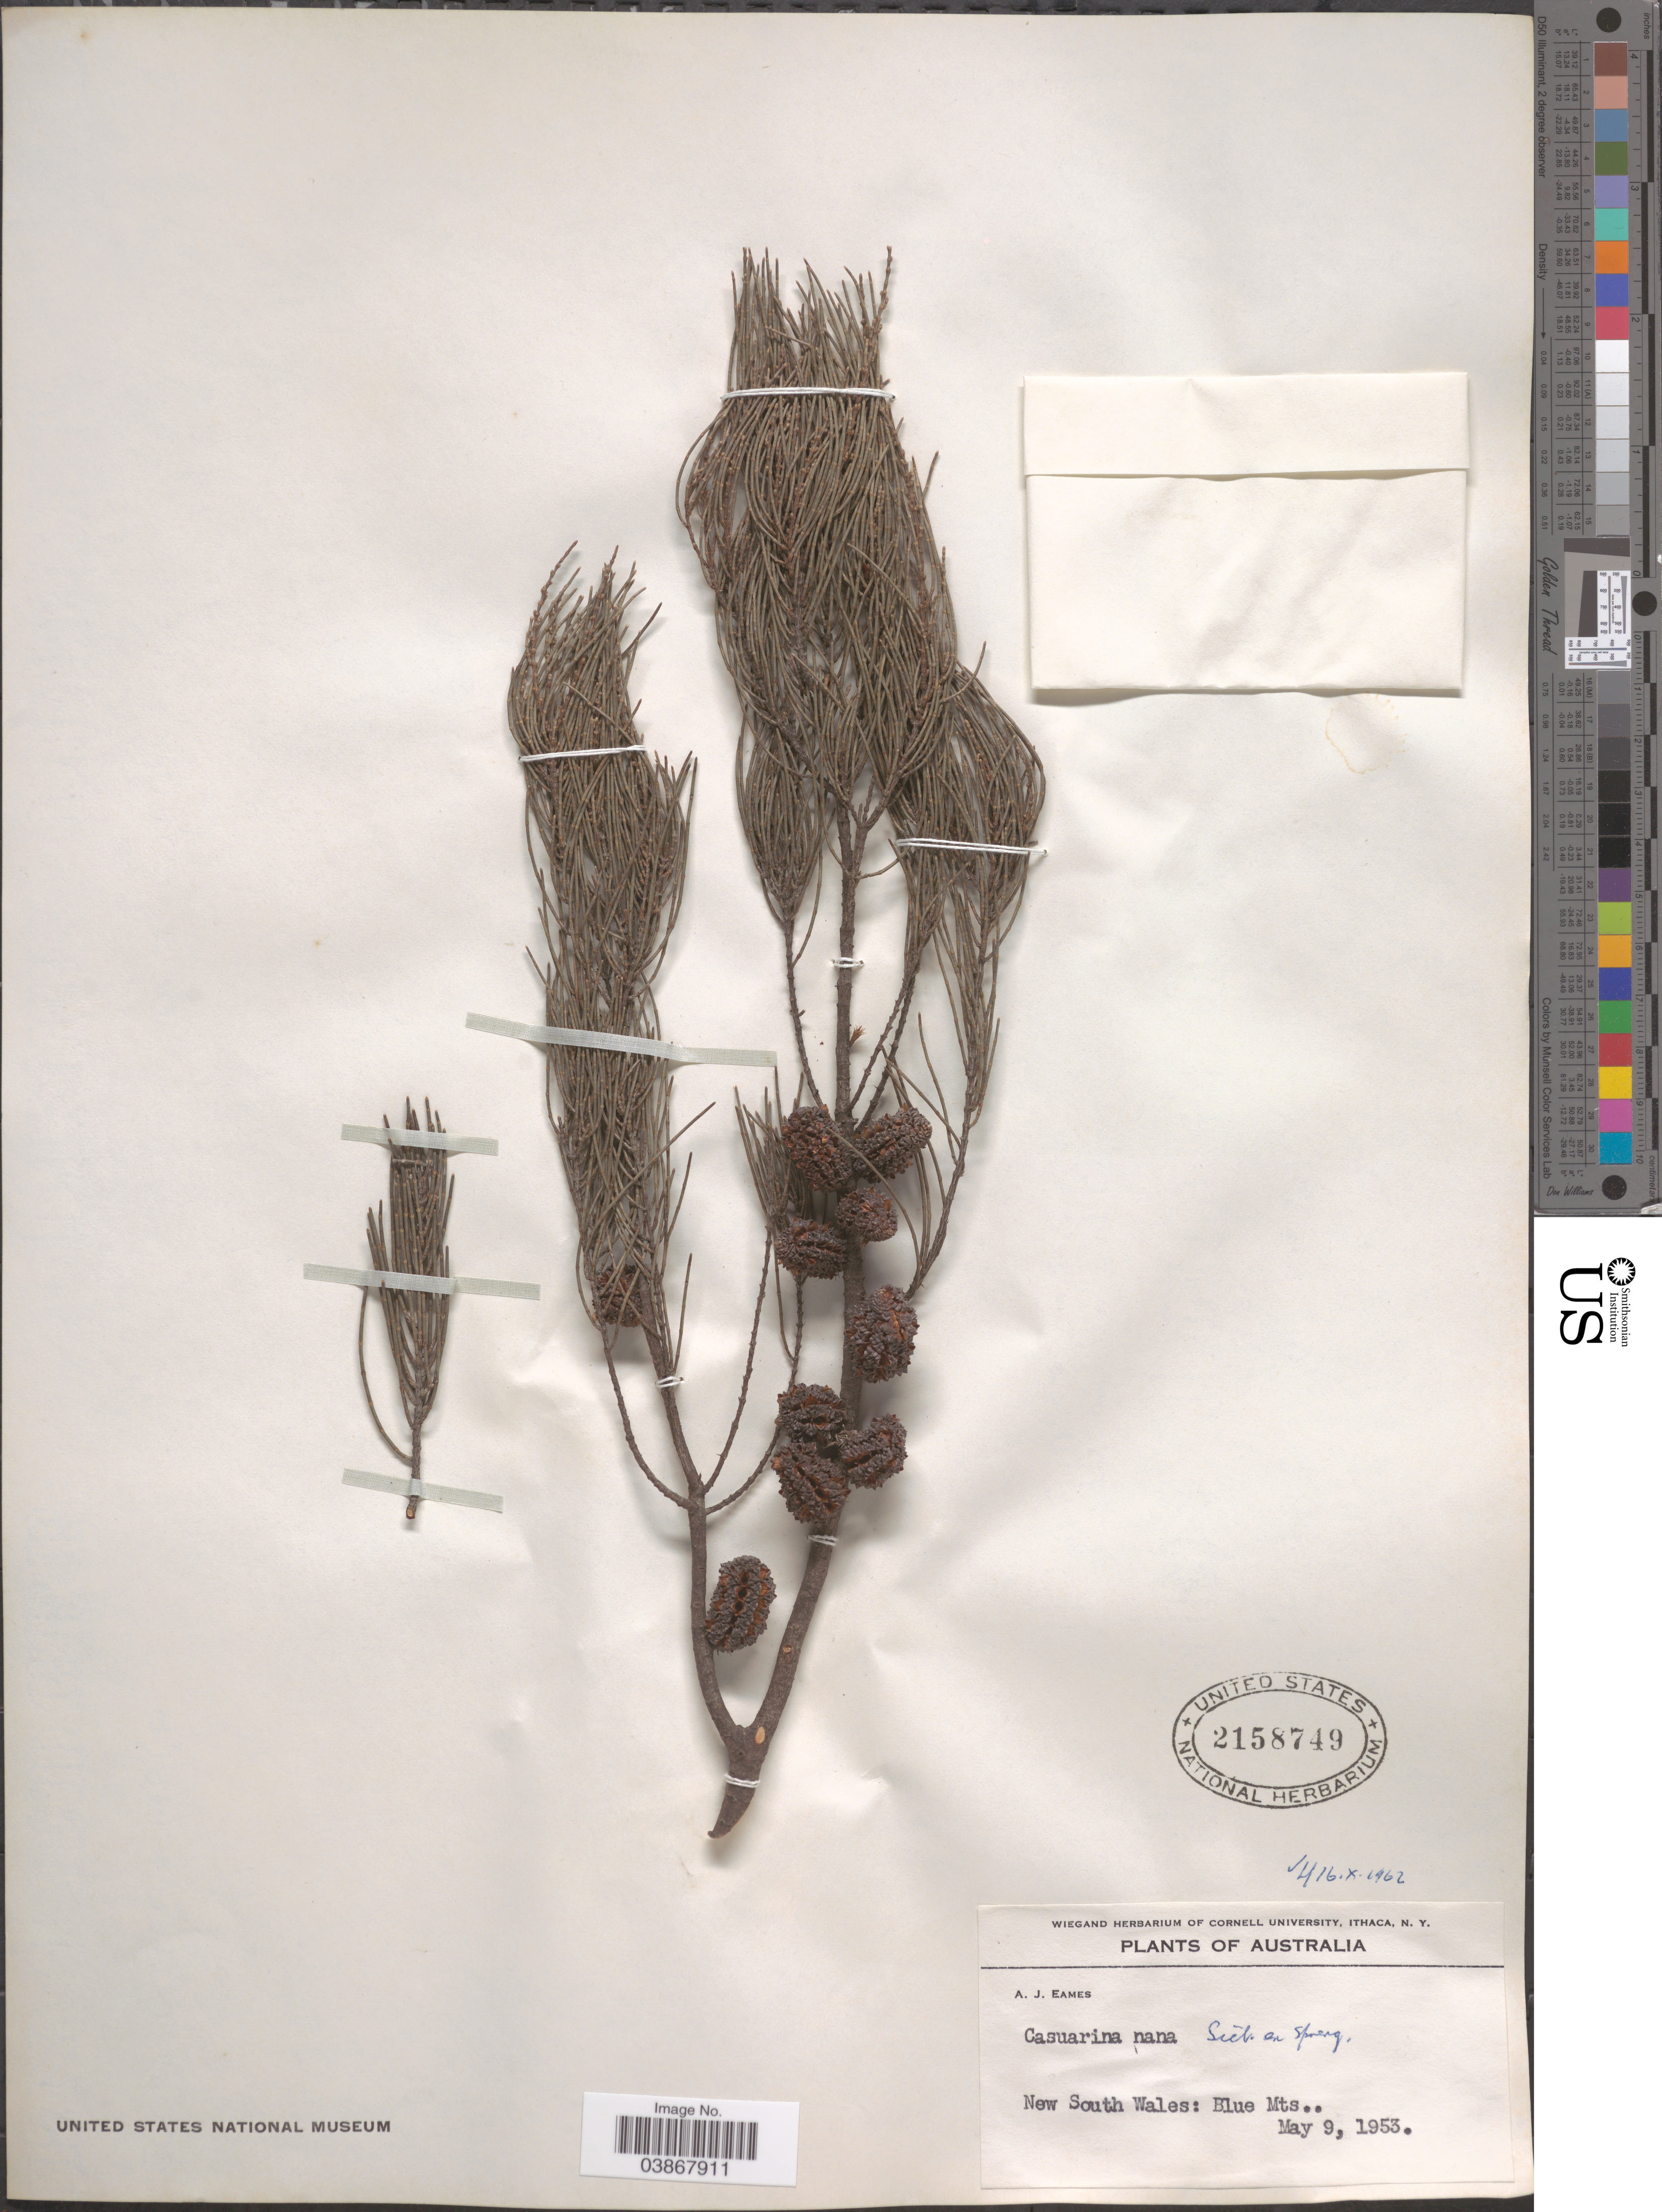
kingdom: Plantae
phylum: Tracheophyta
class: Magnoliopsida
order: Fagales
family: Casuarinaceae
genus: Casuarina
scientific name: Casuarina nana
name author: Sieber ex Spreng.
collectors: A. J. Eames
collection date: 1953-05-09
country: Australia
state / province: New South Wales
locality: Blue Mts.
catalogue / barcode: US 2158749